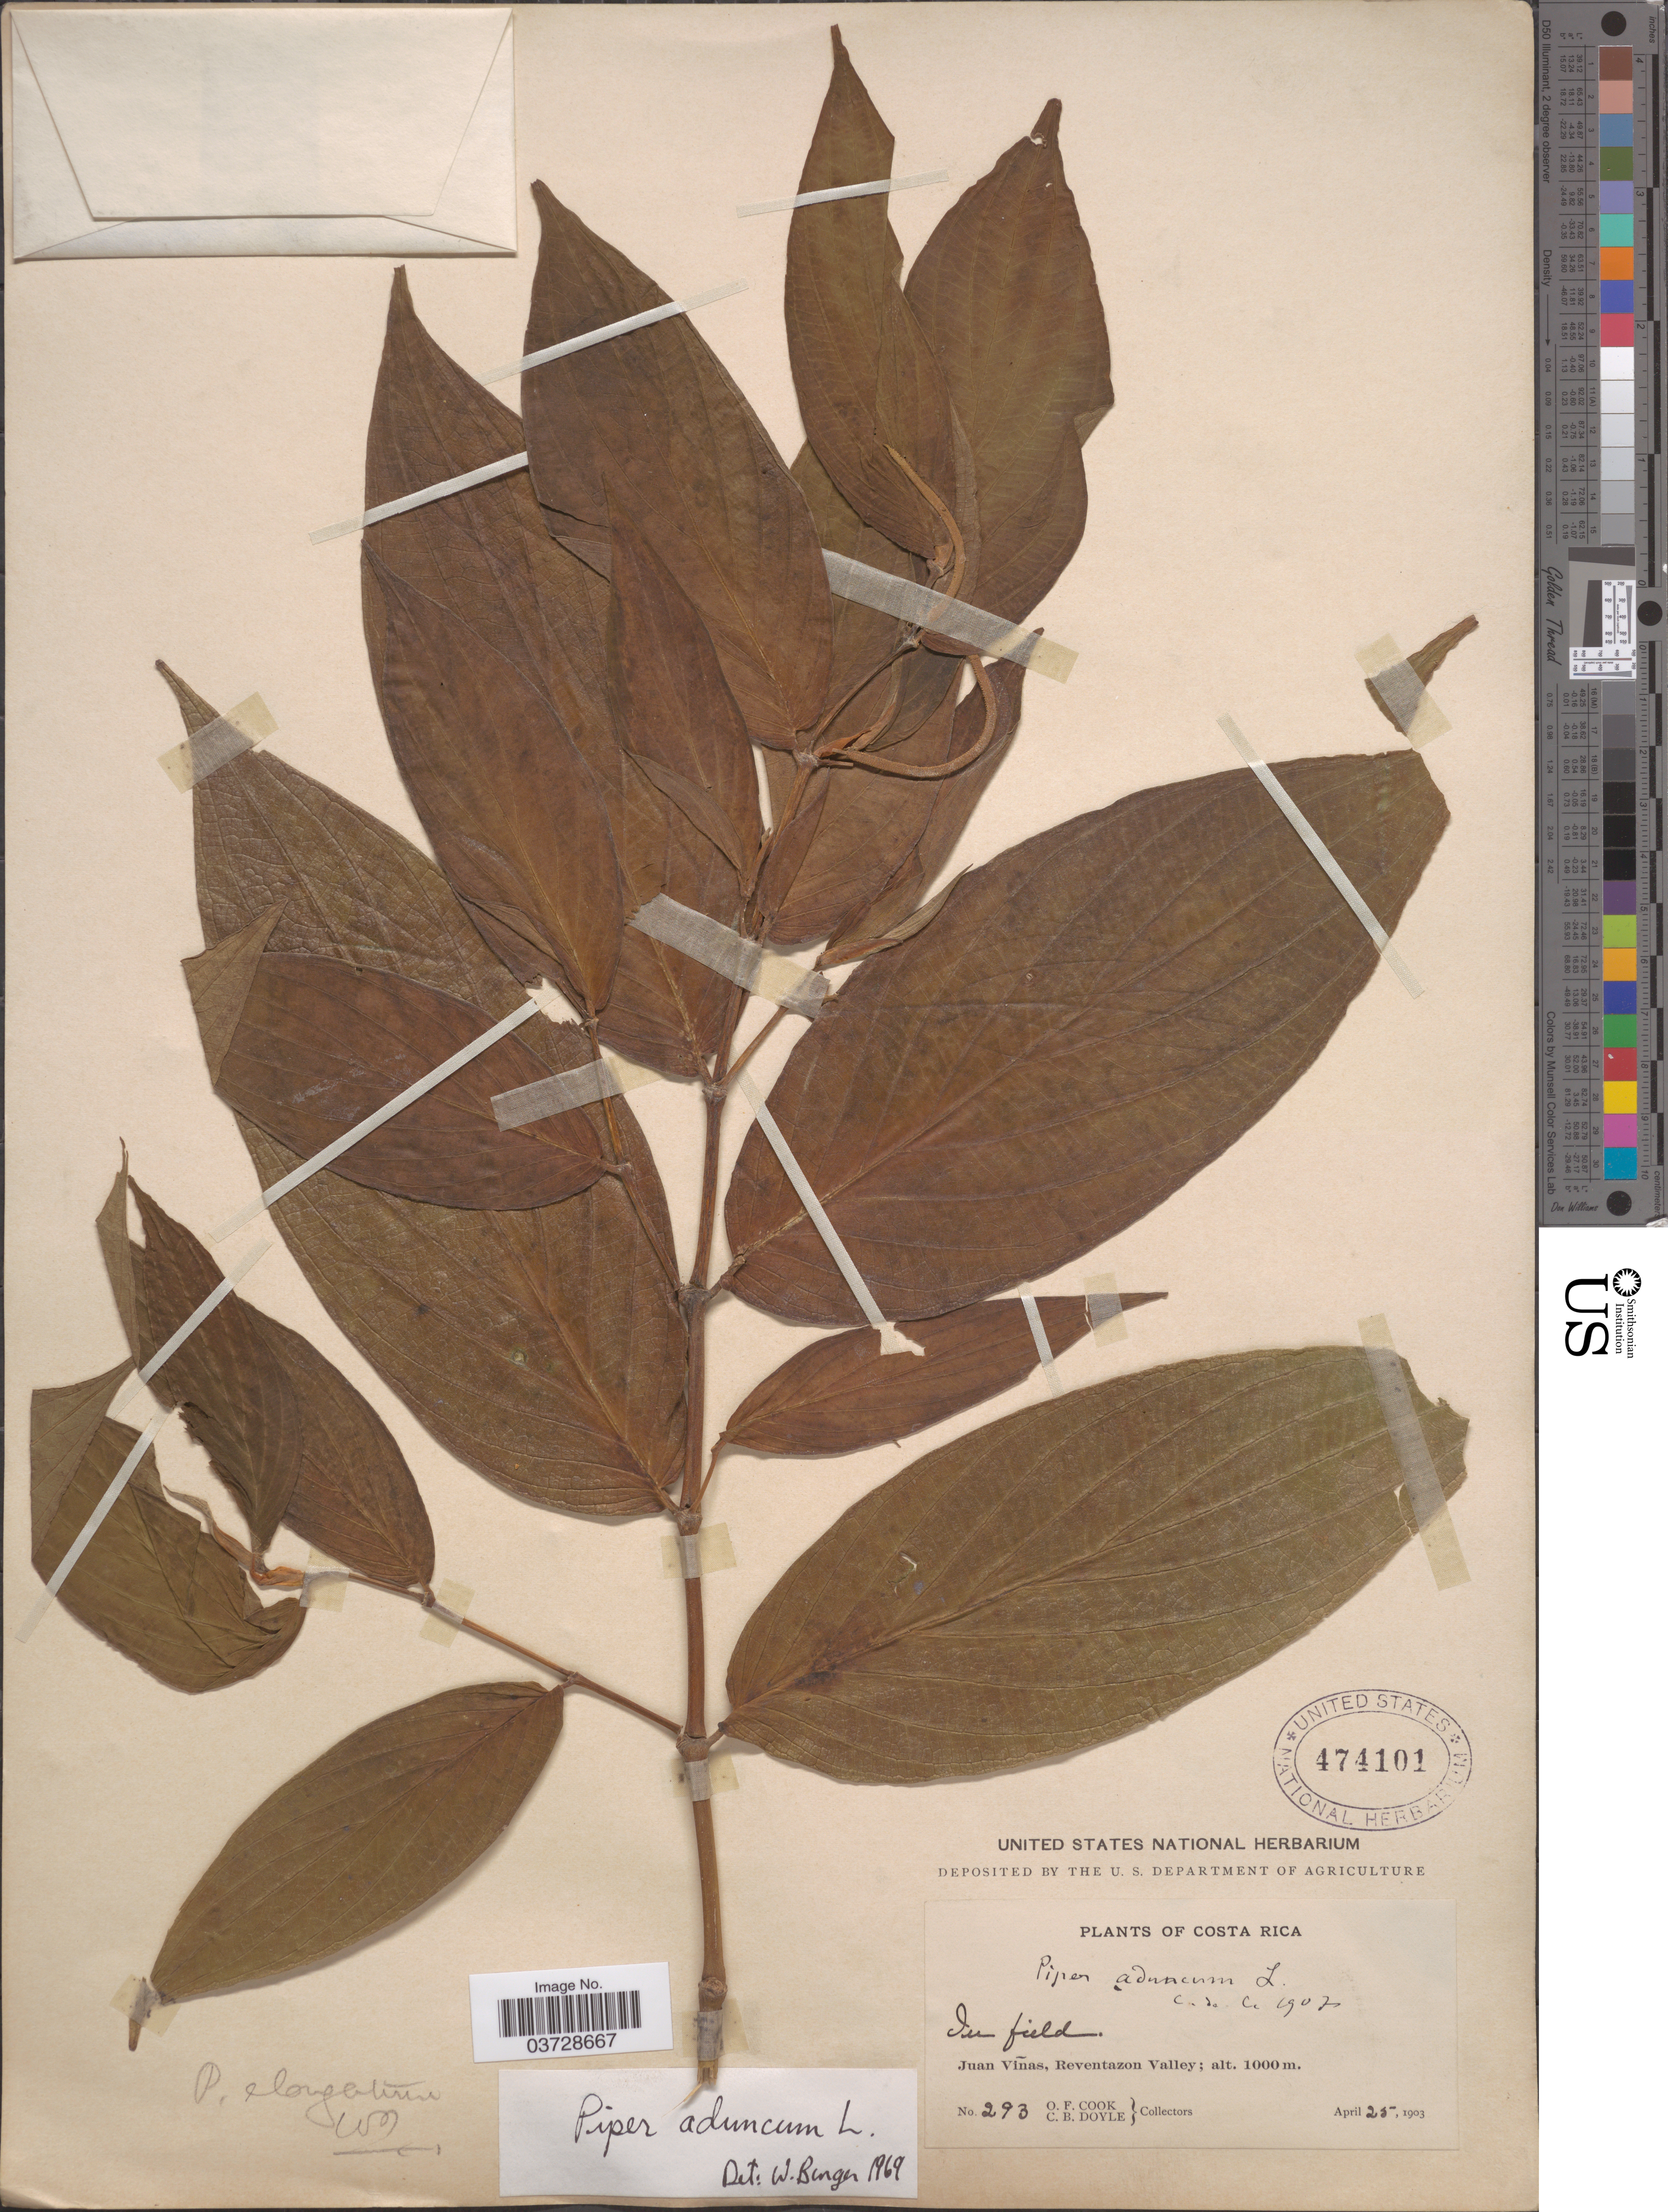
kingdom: Plantae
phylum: Tracheophyta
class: Magnoliopsida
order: Piperales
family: Piperaceae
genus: Piper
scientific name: Piper aduncum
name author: L.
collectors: O. F. Cook & C. Doyle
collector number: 293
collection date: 1903-04-25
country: Costa Rica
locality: Juan Viñas, Reventazon Valley.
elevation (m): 1000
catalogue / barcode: US 474101